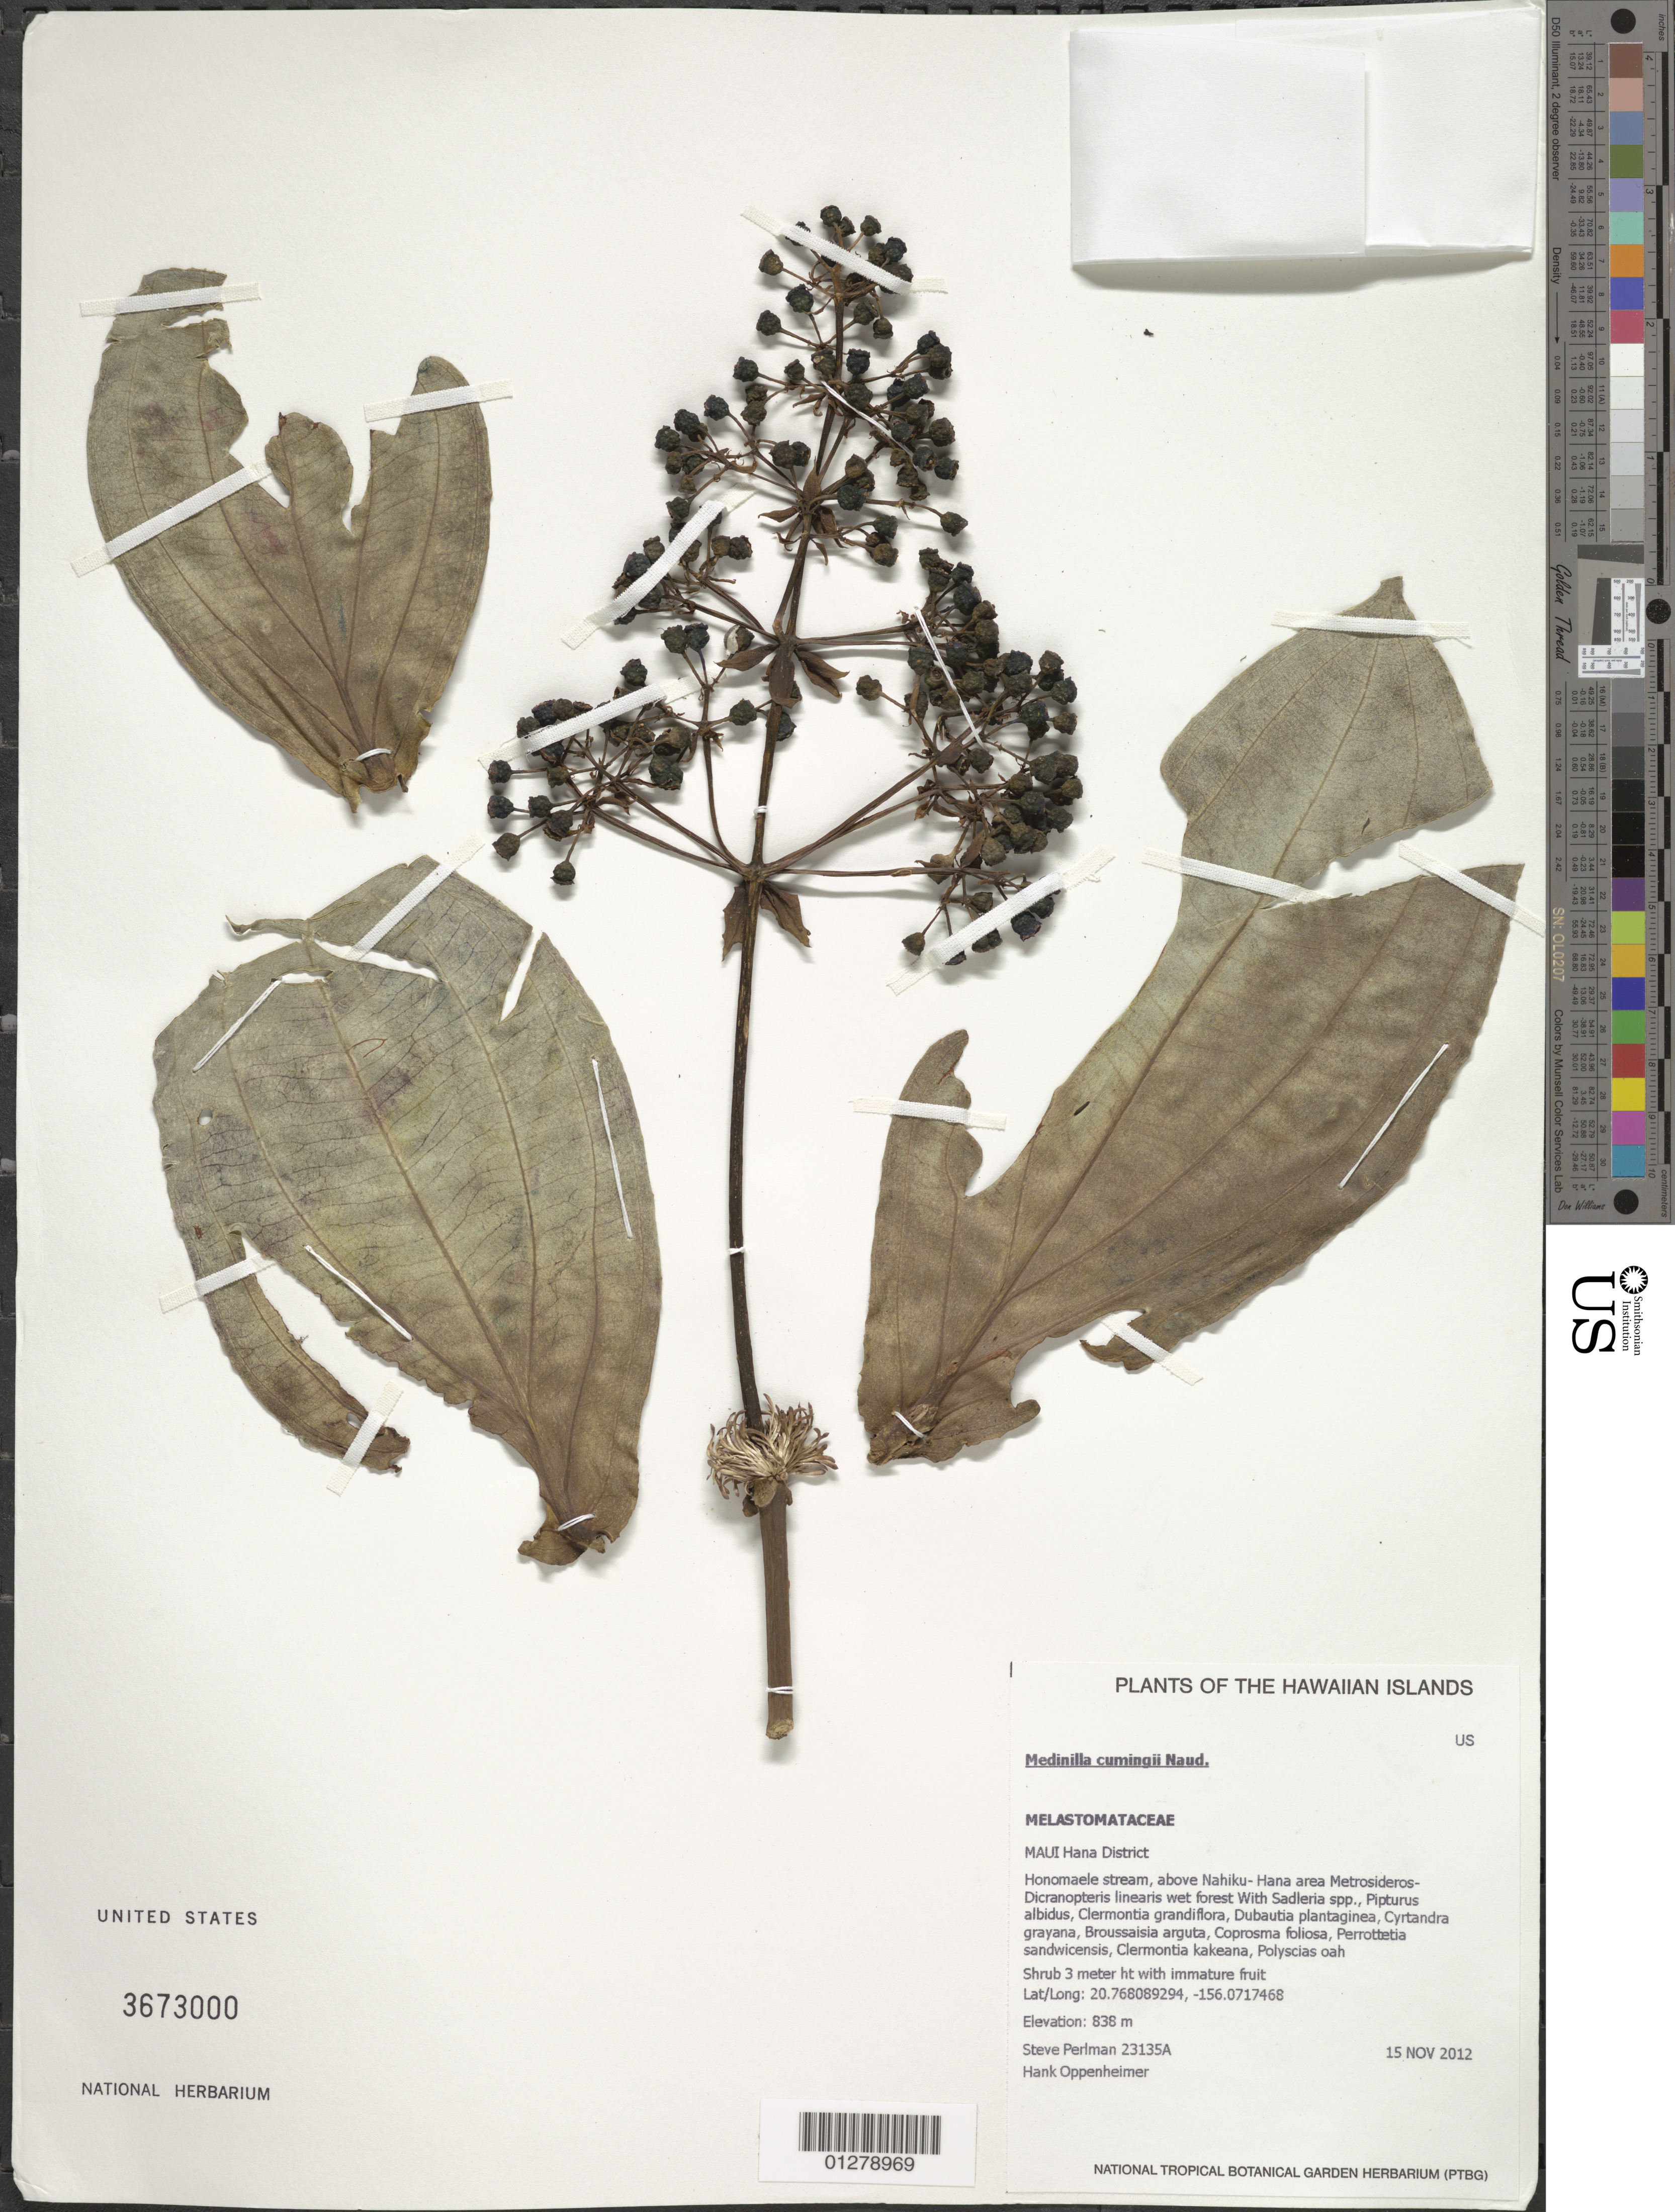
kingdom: Plantae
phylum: Tracheophyta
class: Magnoliopsida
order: Myrtales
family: Melastomataceae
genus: Medinilla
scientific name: Medinilla cummingii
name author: Naudin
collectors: S. P. Perlman & H. L. Oppenheimer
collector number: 23135A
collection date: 2012-11-15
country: United States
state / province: Hawaii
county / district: Maui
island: Maui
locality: Hana District, Honomaele stream, above Nahiku-Hana area.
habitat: Wet forest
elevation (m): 838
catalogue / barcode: US 3673000